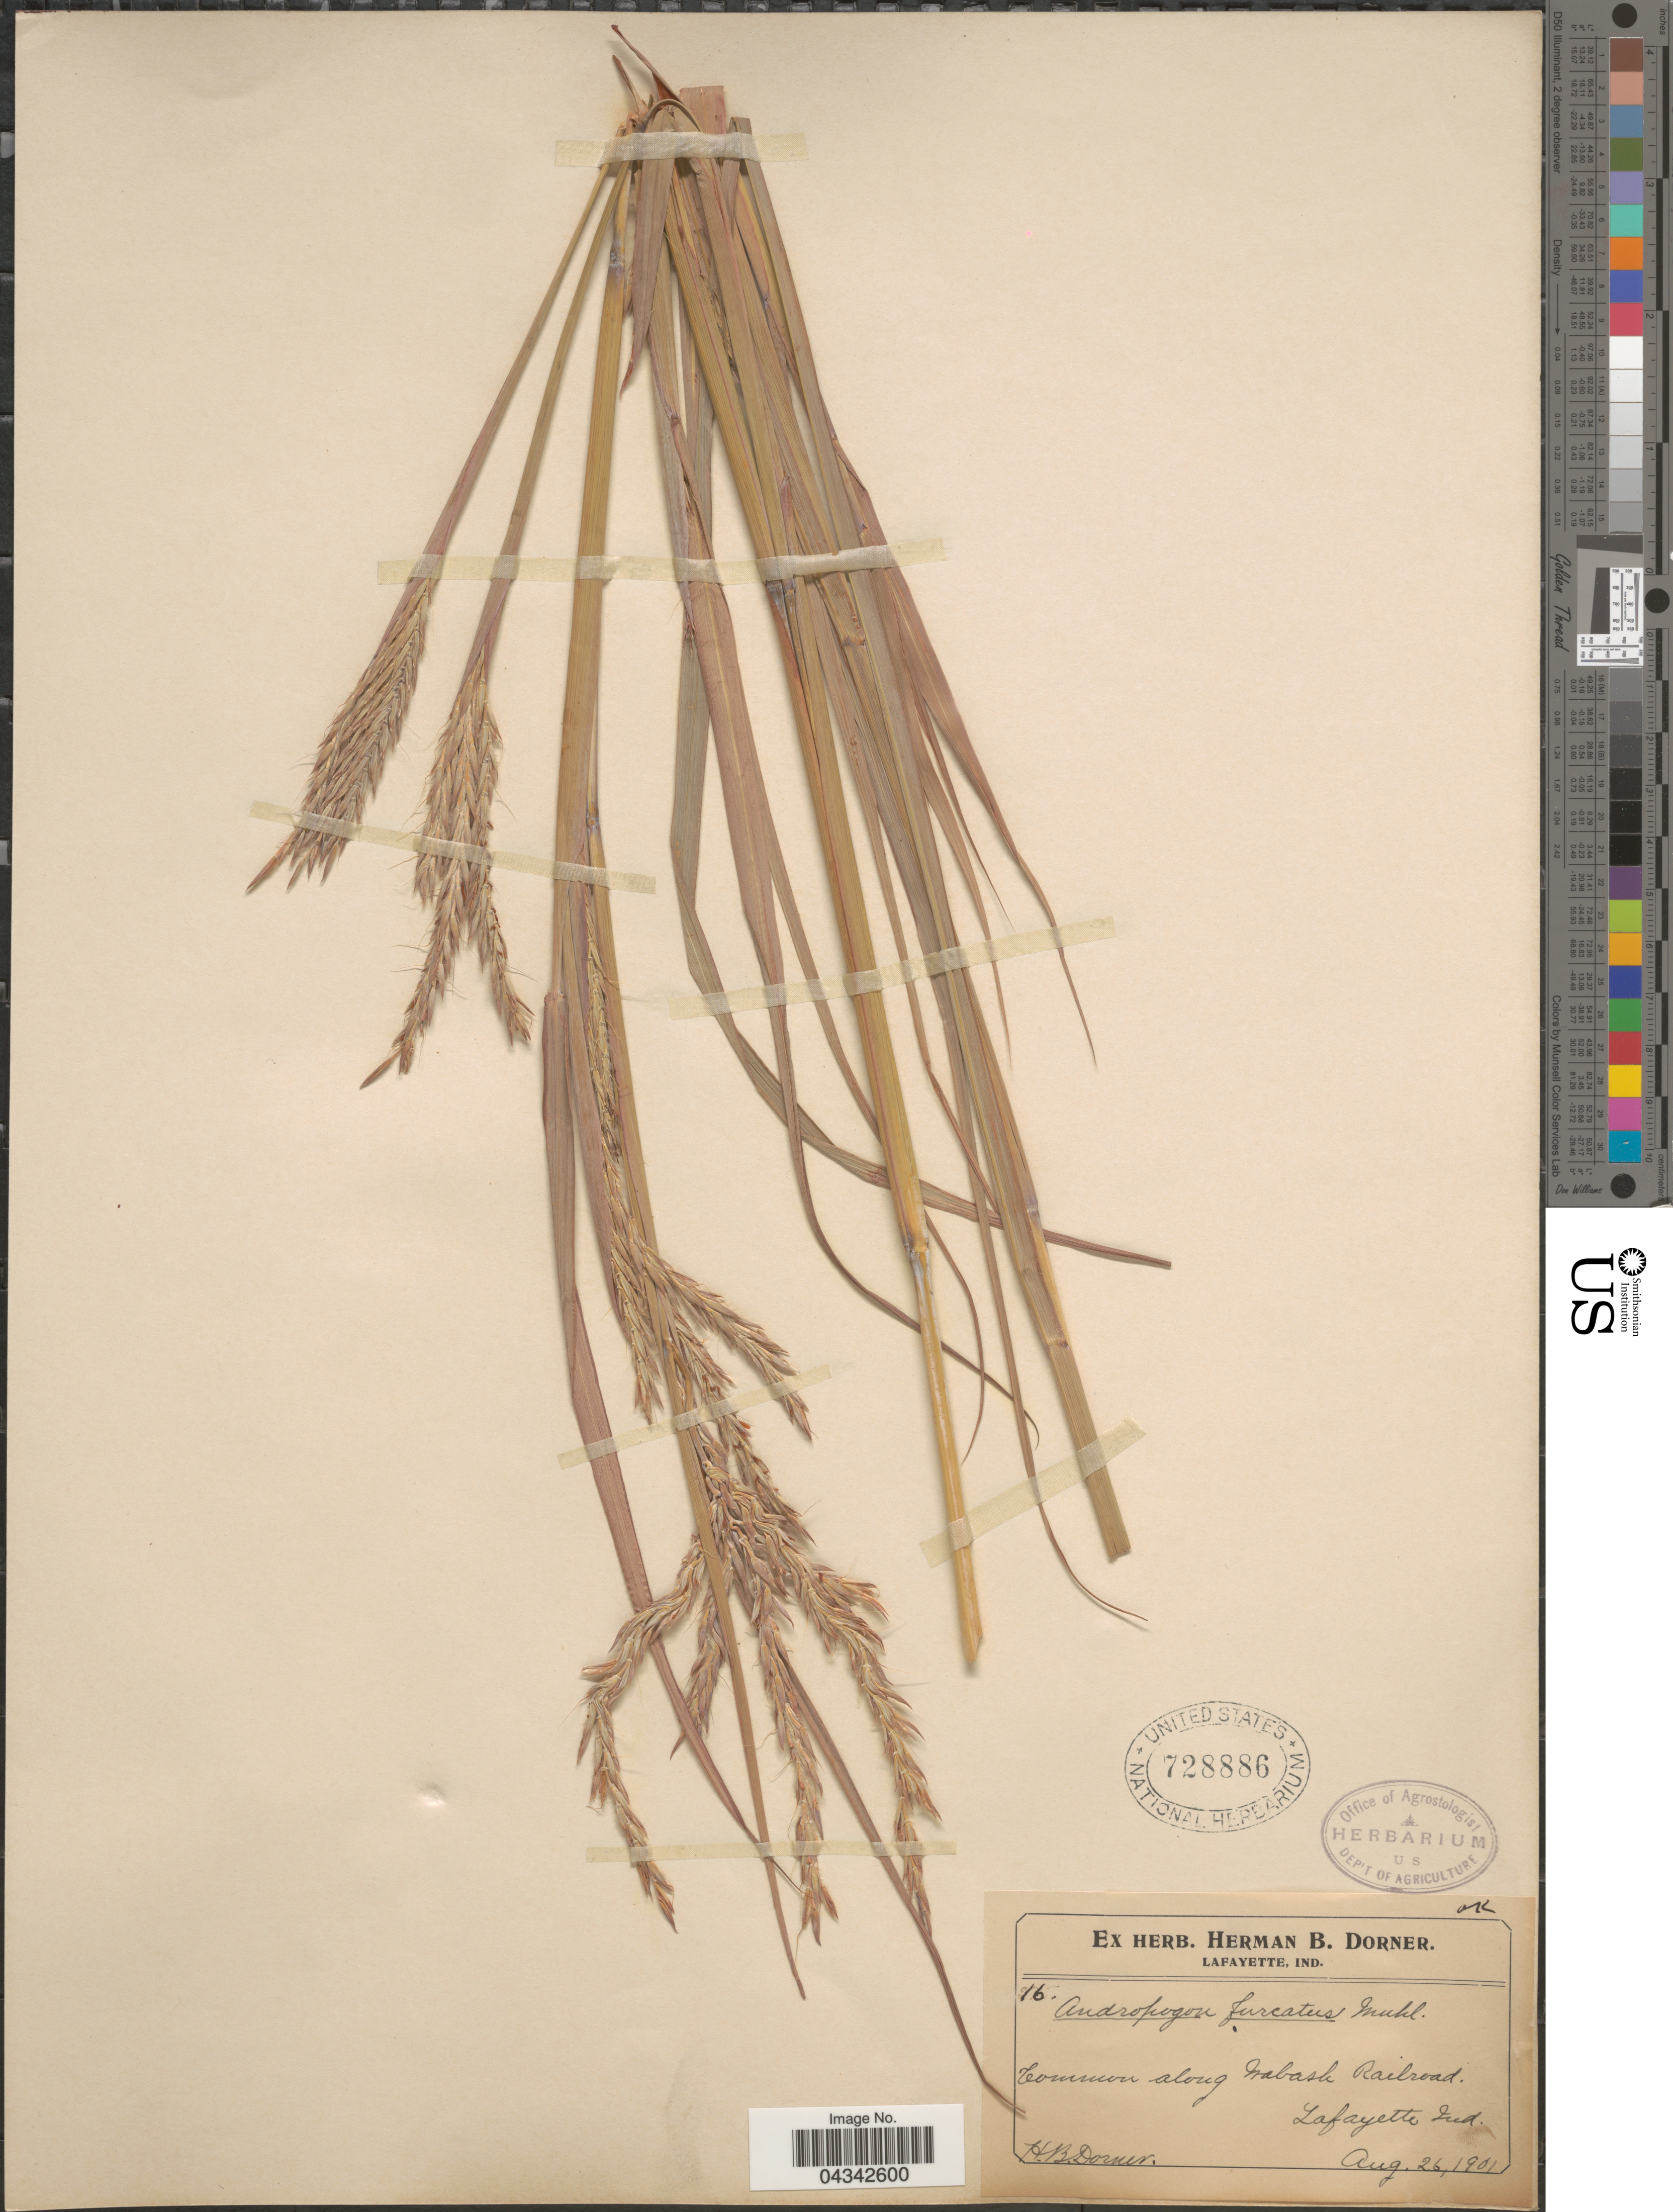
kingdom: Plantae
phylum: Tracheophyta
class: Liliopsida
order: Poales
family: Poaceae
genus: Andropogon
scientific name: Andropogon gerardii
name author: Vitman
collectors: H. Dorner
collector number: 16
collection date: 1901-08-26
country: United States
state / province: Indiana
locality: Common along Wabash Railroad, Lafayette.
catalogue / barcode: US 728886